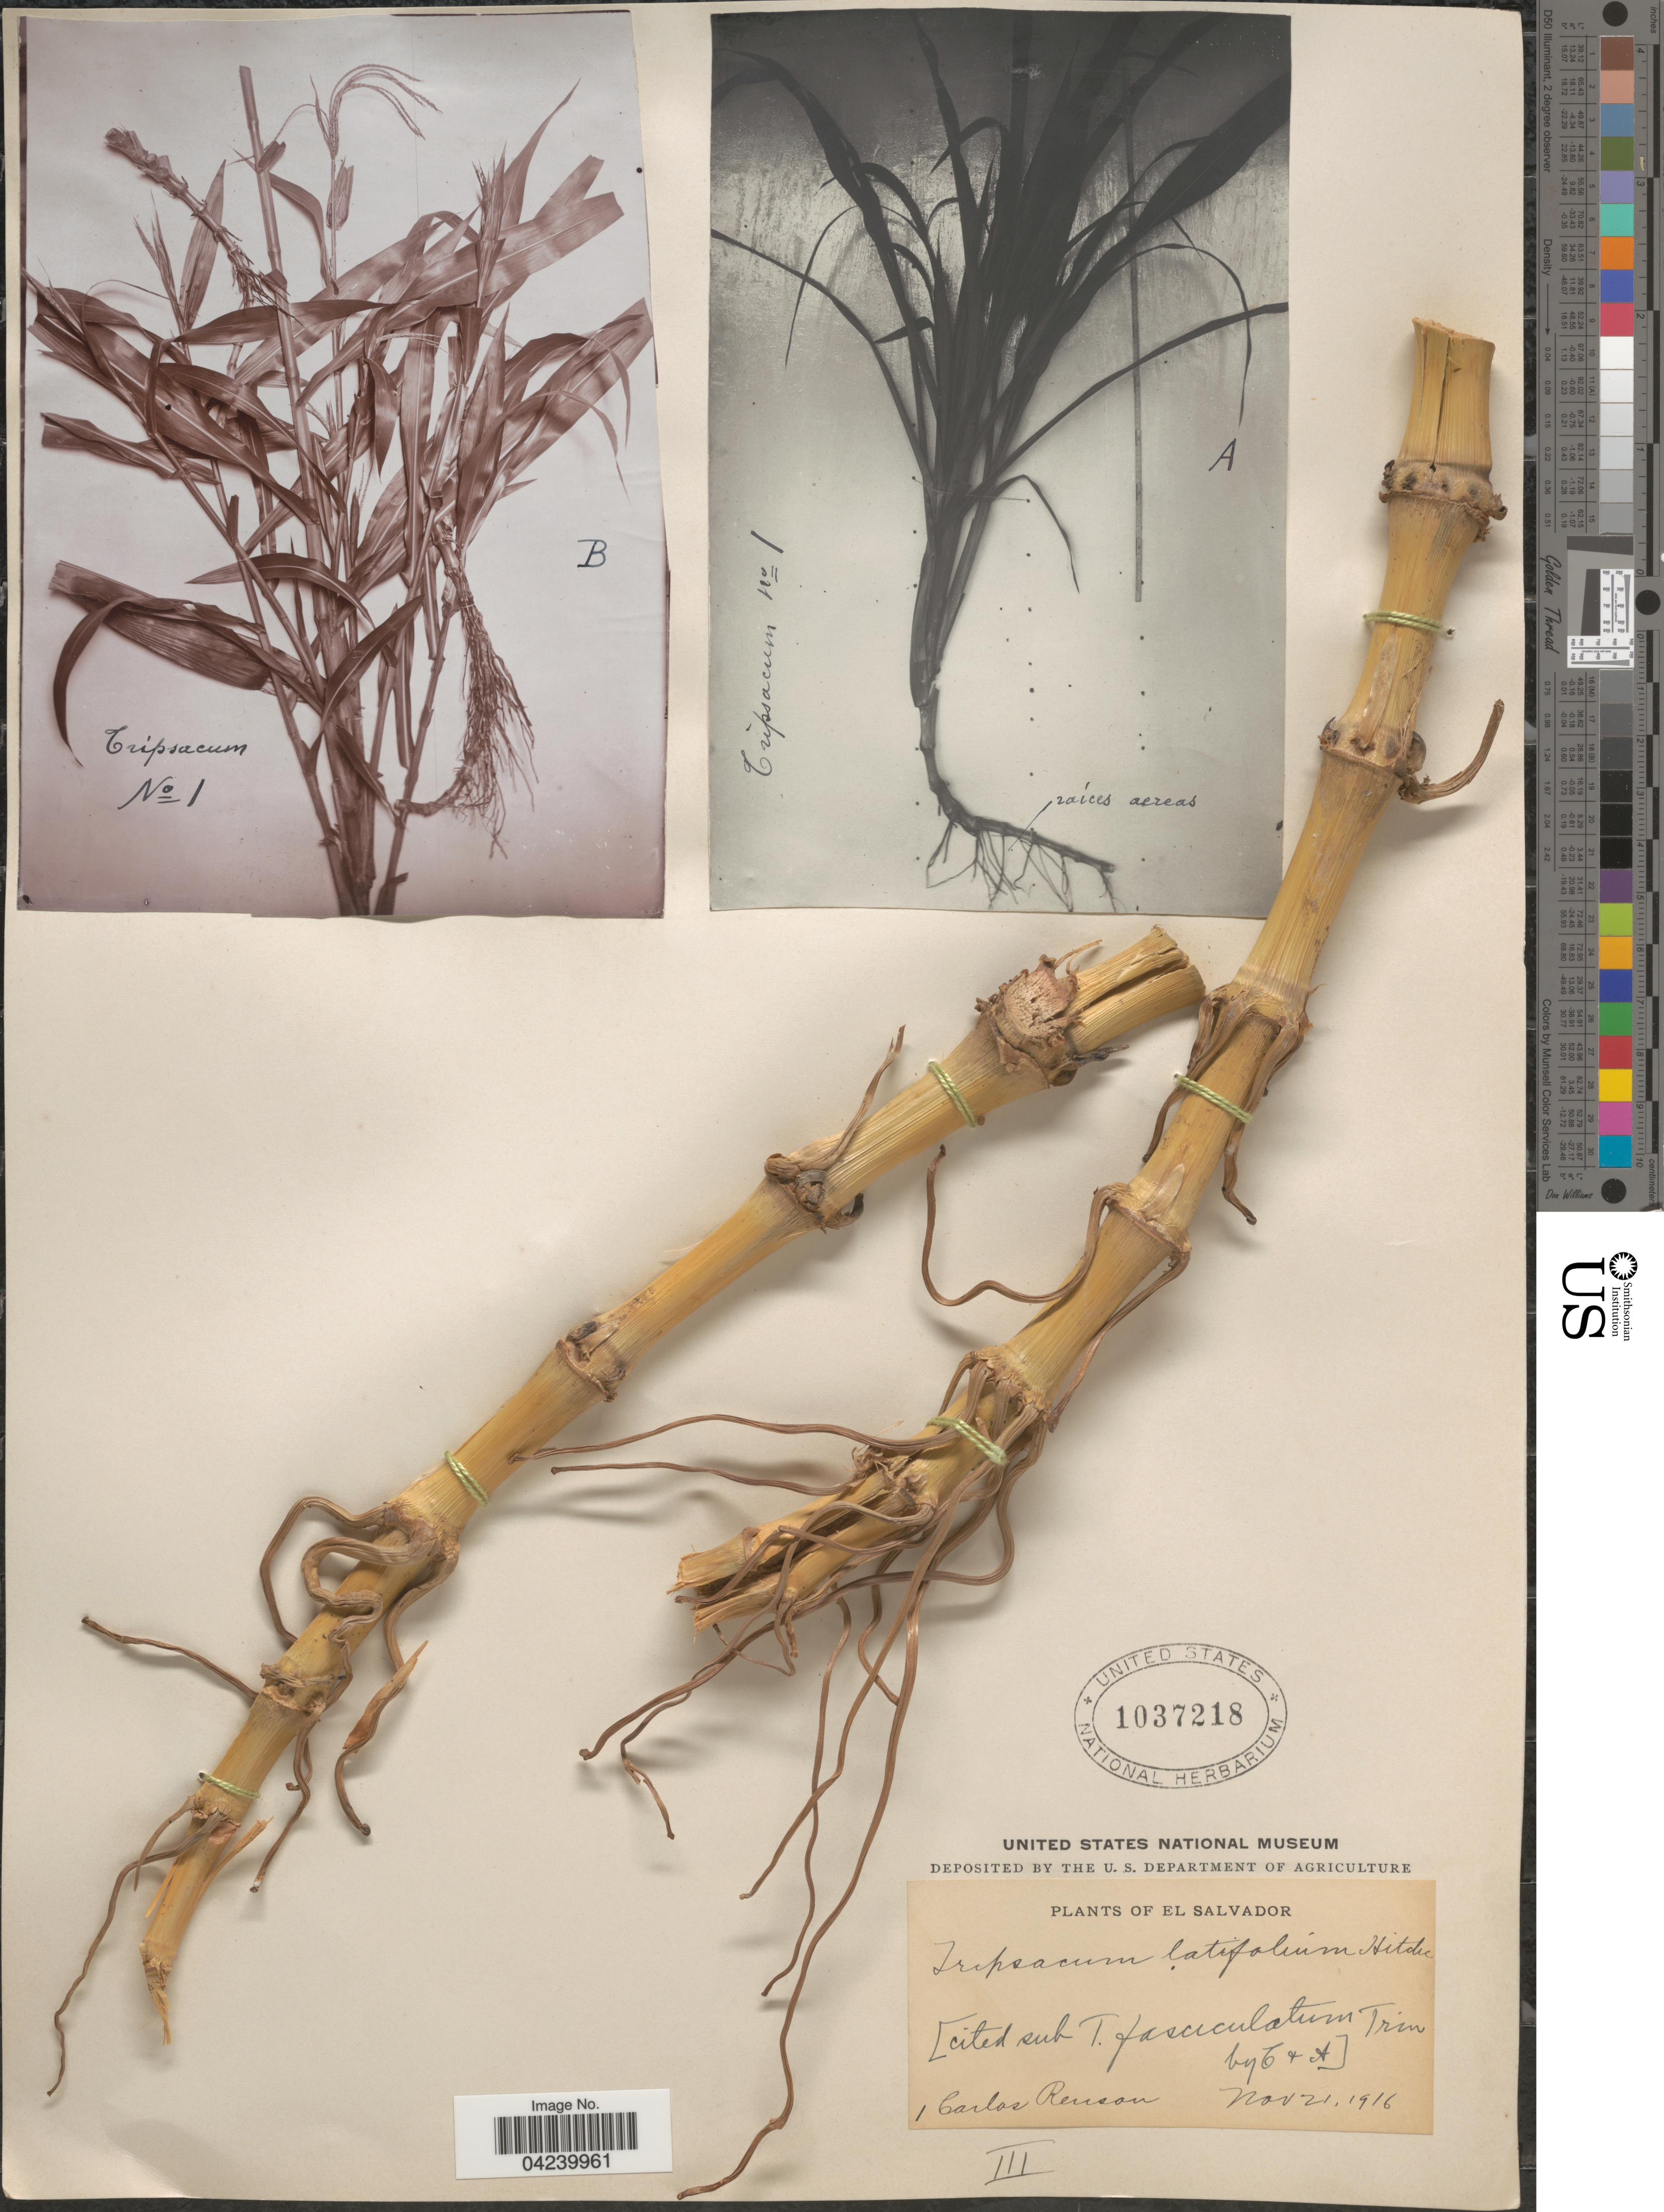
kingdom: Plantae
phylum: Tracheophyta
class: Liliopsida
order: Poales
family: Poaceae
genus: Tripsacum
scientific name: Tripsacum laxum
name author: Nash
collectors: C. Renson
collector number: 1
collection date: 1916-11-21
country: El Salvador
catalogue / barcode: US 1037218